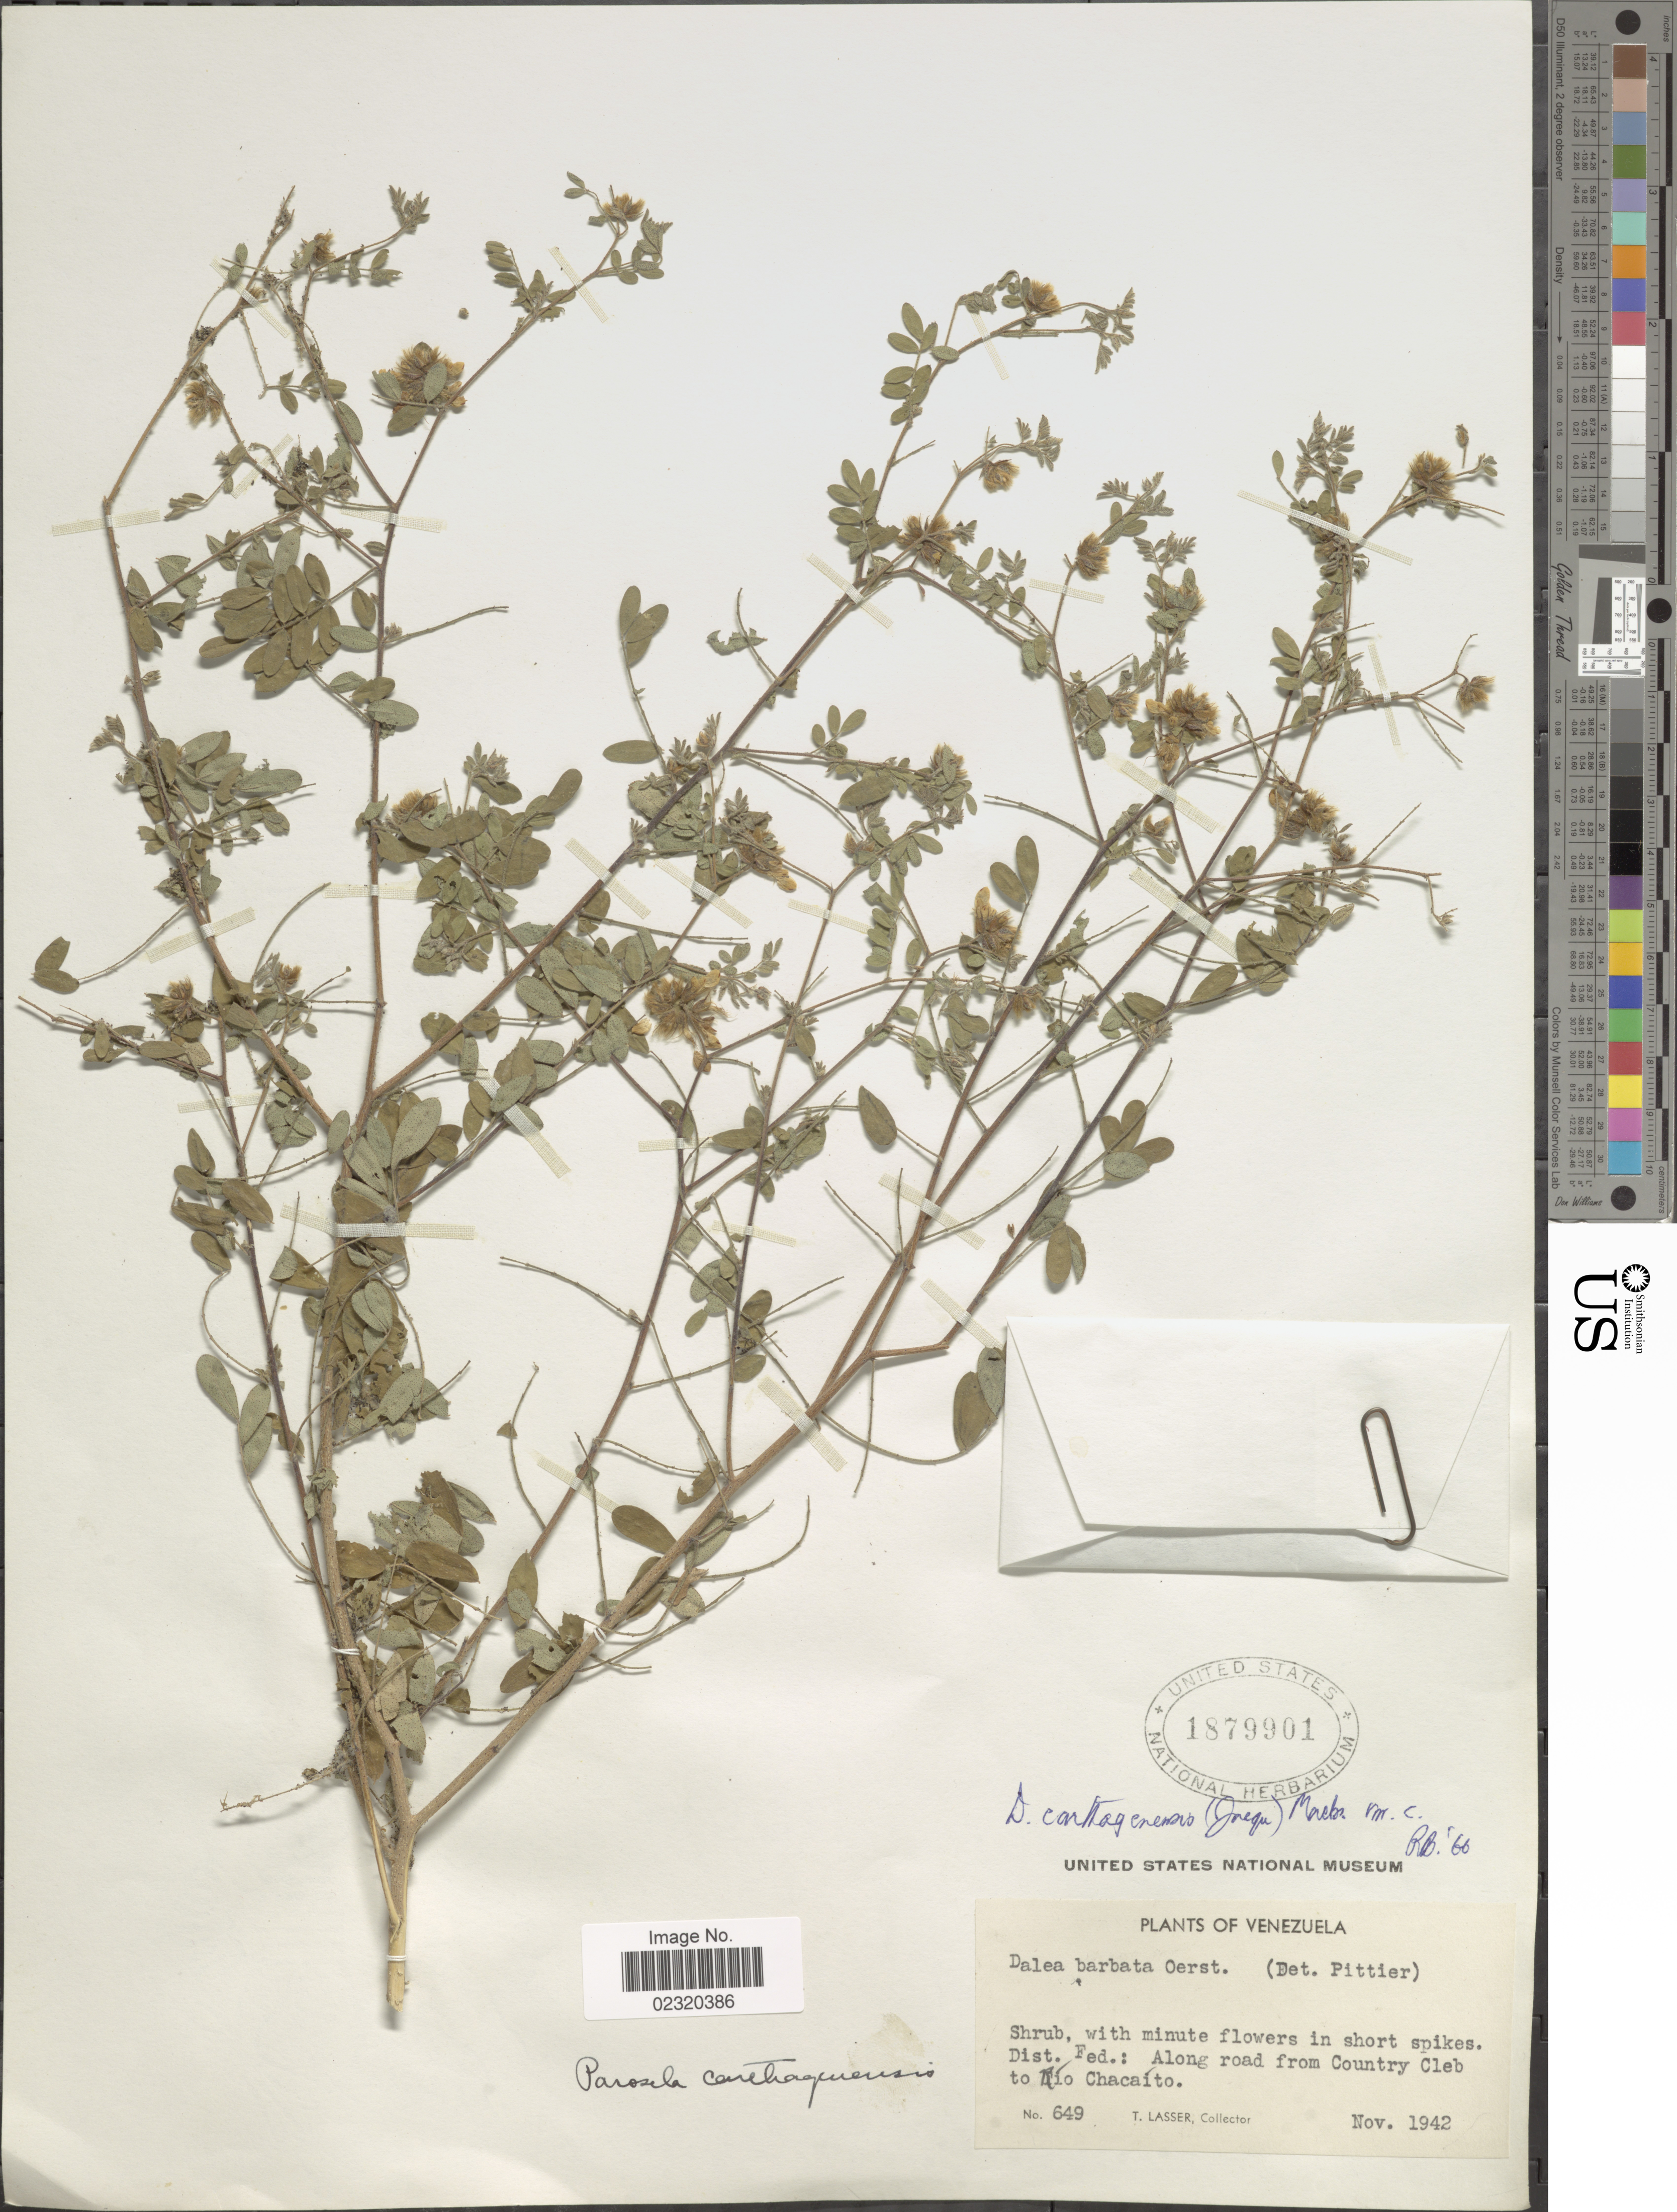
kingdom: Plantae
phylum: Tracheophyta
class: Magnoliopsida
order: Fabales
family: Fabaceae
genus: Dalea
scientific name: Dalea carthagenensis var. carthagenensis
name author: (Jacq.) J.F. Macbr.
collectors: T. Lasser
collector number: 649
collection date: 1942-11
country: Venezuela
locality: Dist. Fed: Along road from Country Cleb to Río Chacaíto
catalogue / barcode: US 1879901